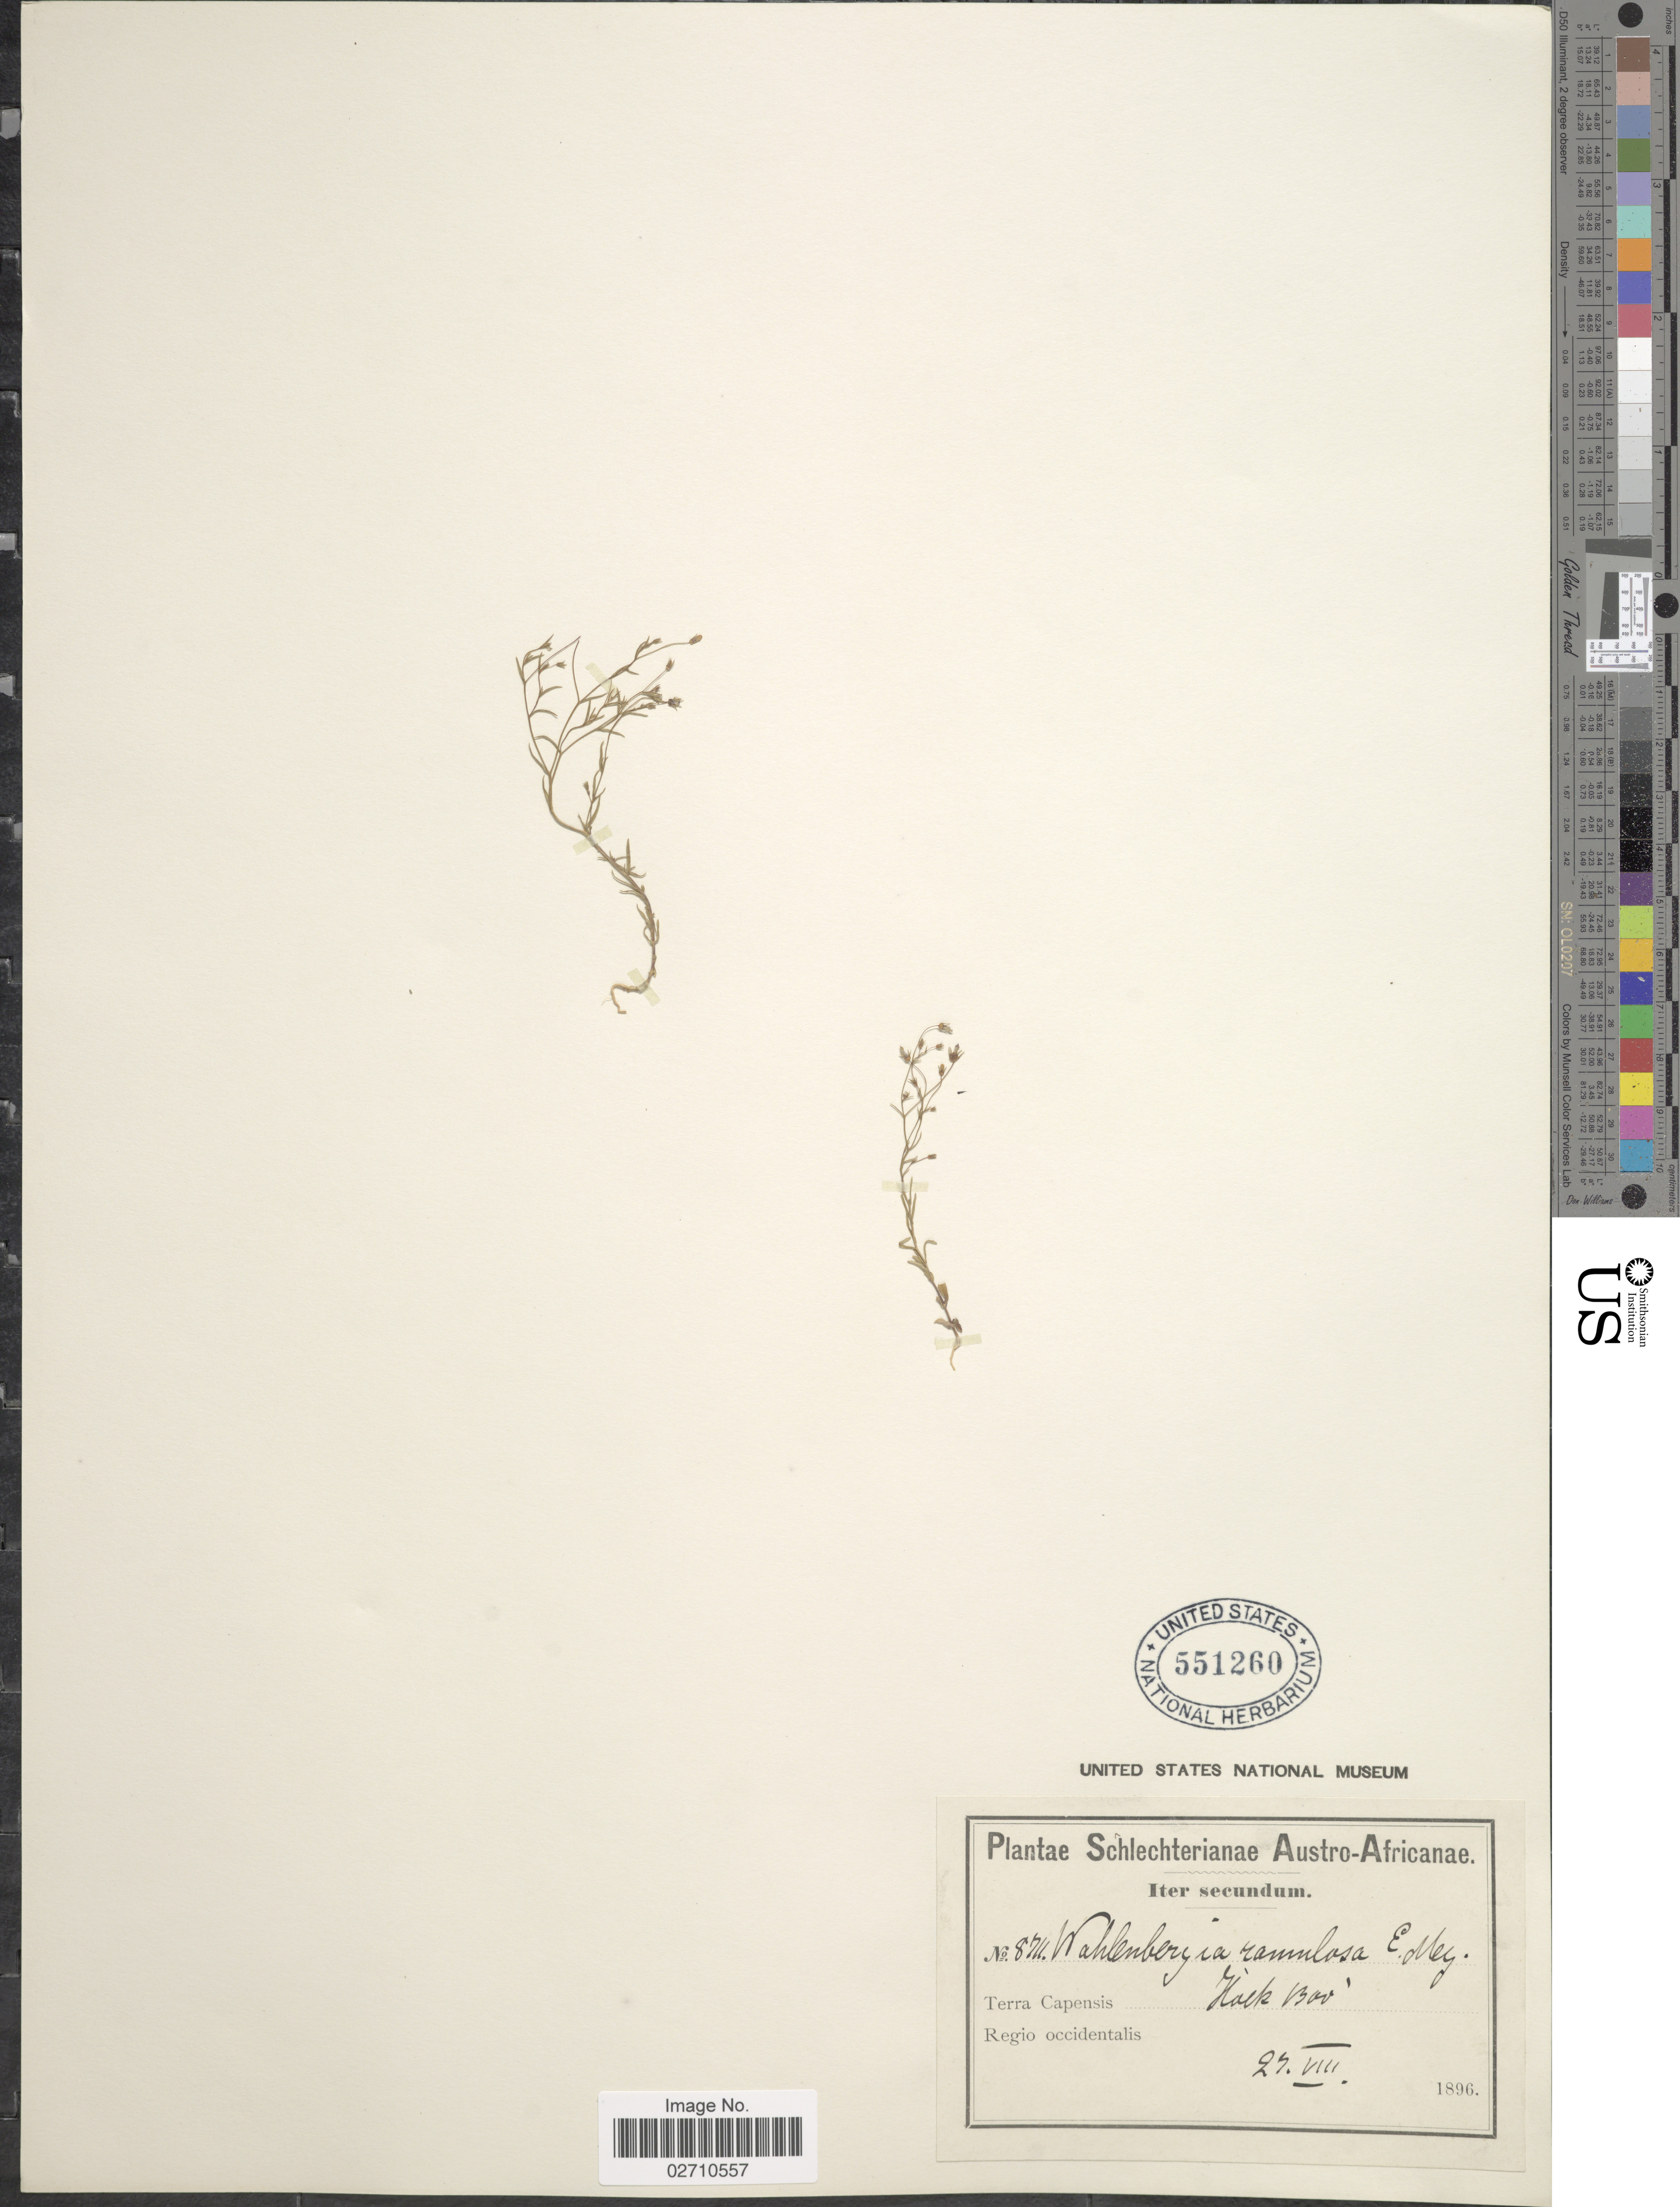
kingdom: Plantae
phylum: Tracheophyta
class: Magnoliopsida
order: Asterales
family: Campanulaceae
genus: Wahlenbergia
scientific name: Wahlenbergia ramulosa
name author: E. Mey.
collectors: Schlechter, --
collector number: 8711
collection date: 1896-08-27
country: South Africa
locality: Austro-Africanae, Terra Capensis, Hoek, Regio occidentalis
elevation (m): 396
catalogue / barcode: US 551260